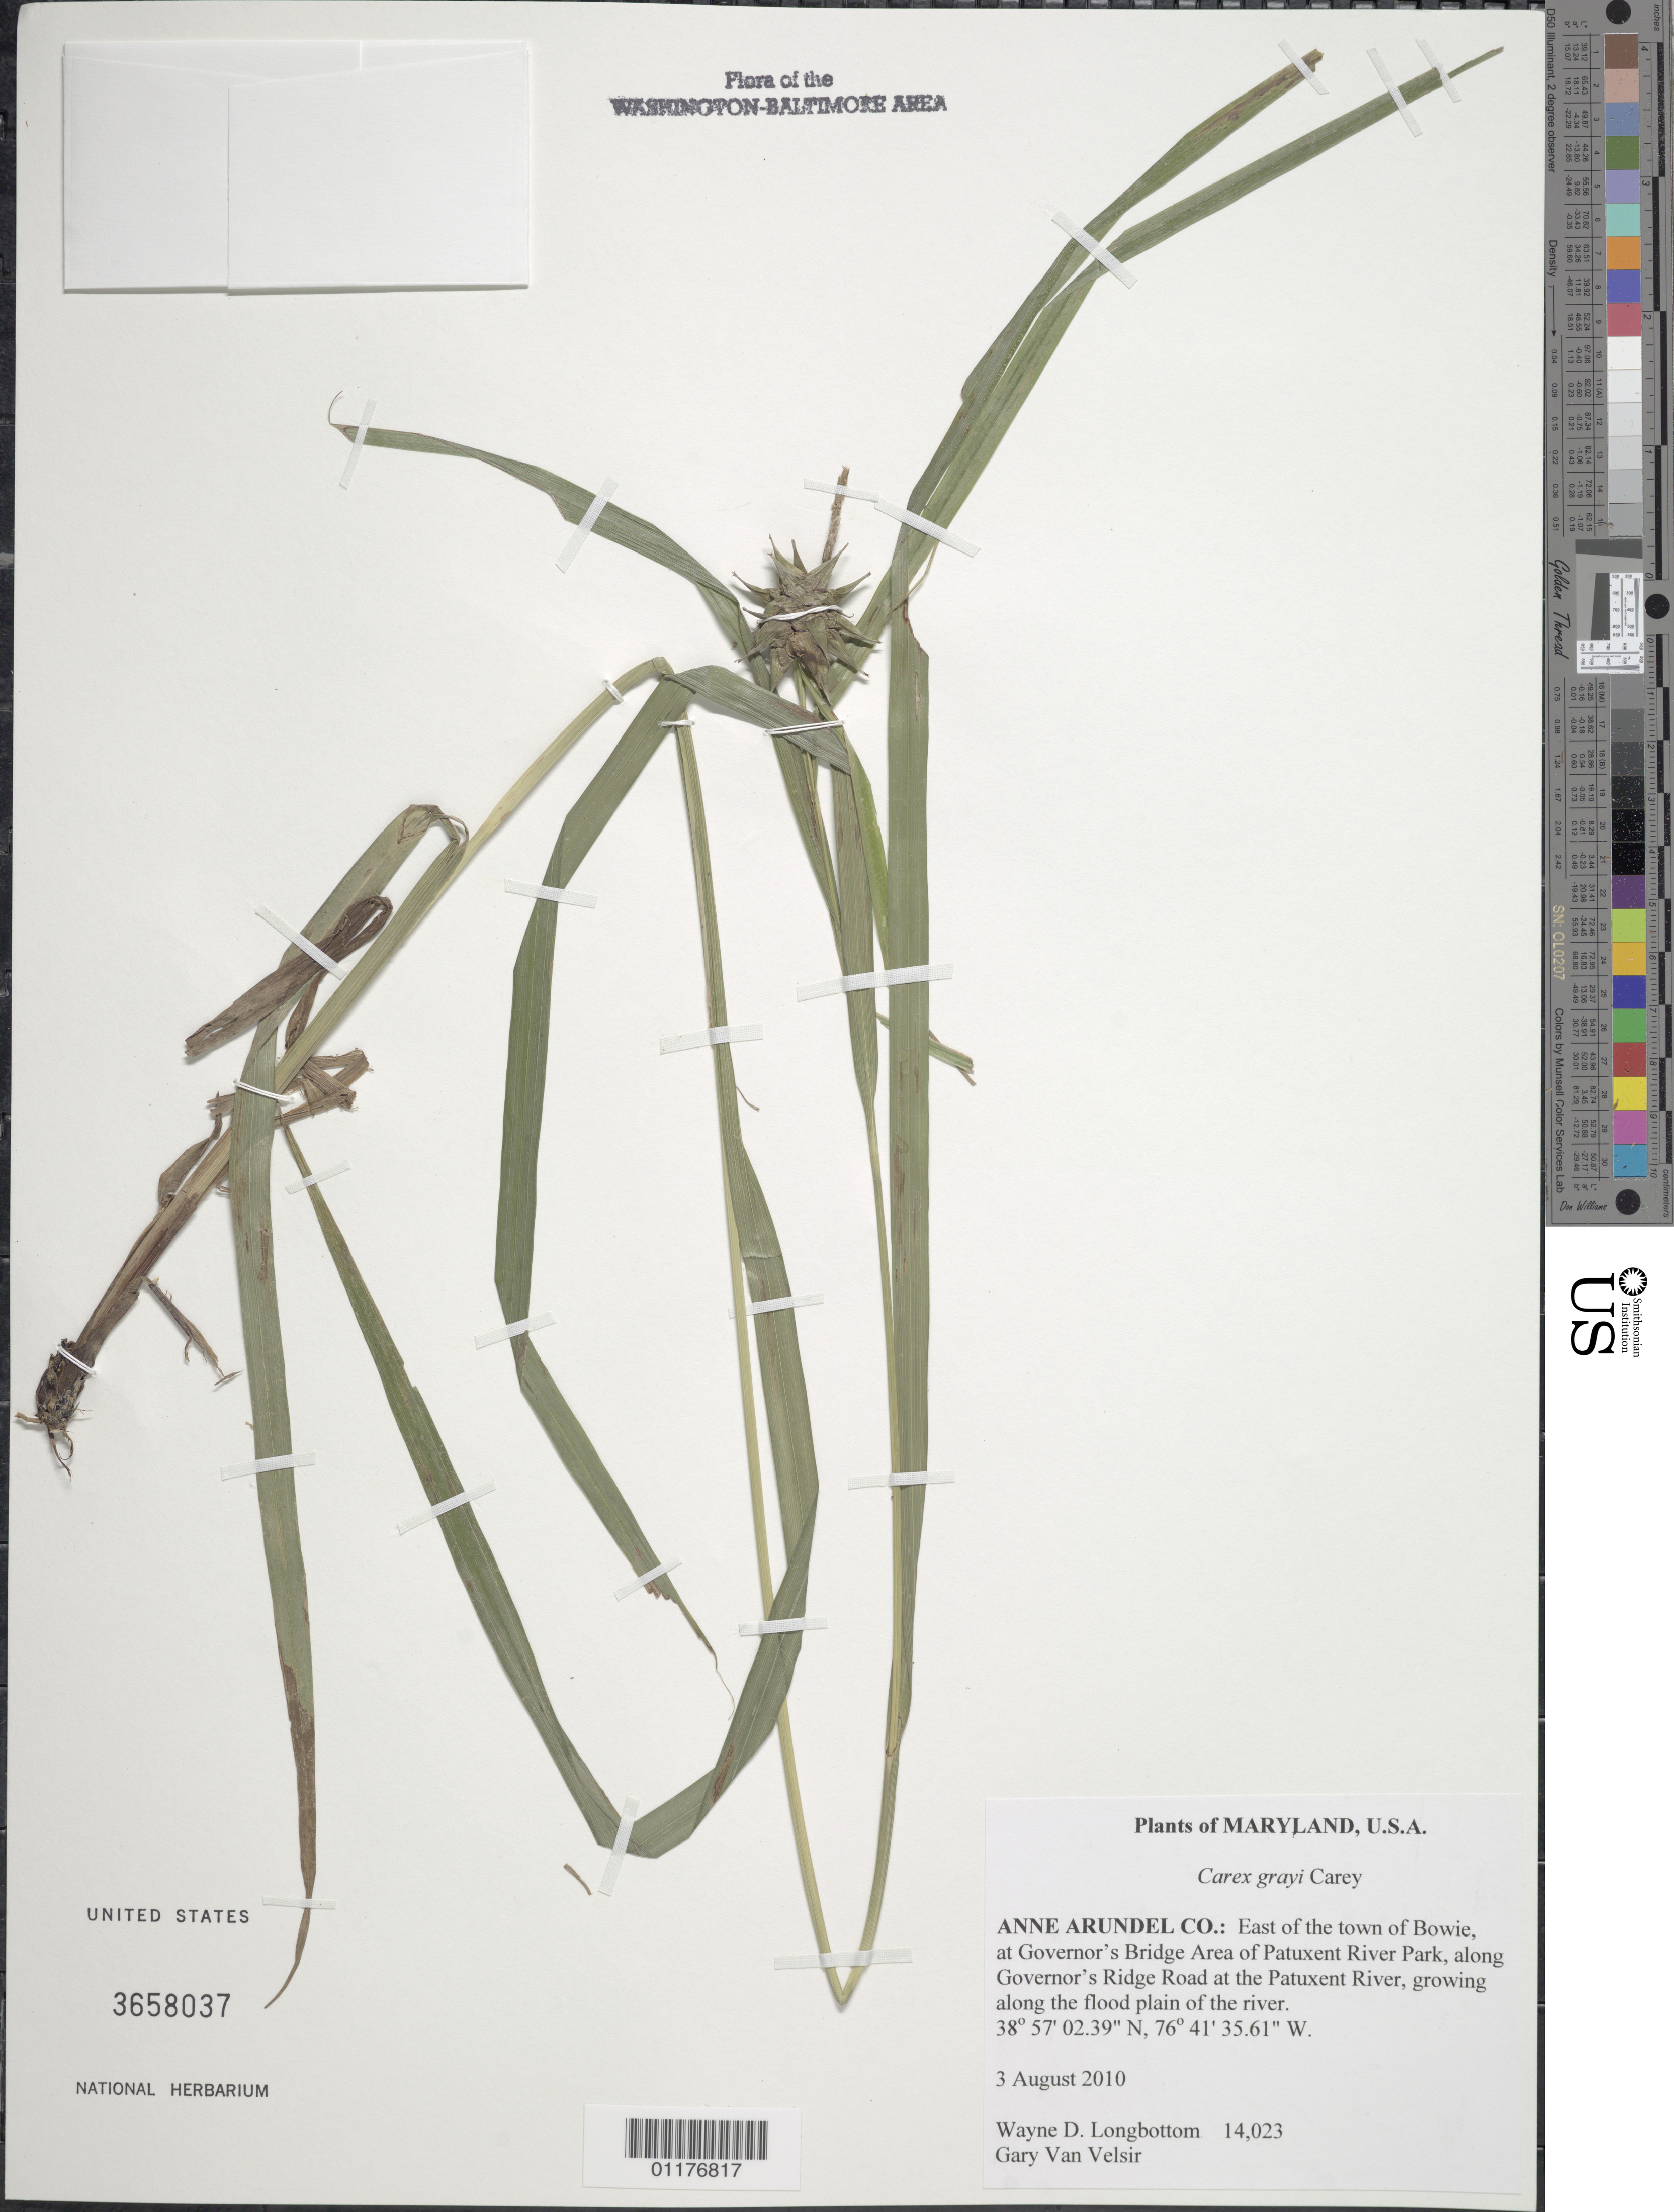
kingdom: Plantae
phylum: Tracheophyta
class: Liliopsida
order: Poales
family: Cyperaceae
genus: Carex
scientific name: Carex grayi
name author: J. Carey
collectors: W. D. Longbottom & G. Van Velsir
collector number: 14023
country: United States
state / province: Maryland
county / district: Anne Arundel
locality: Bowie, at Governor's Bridge Area of Patuxent River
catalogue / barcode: US 3658037